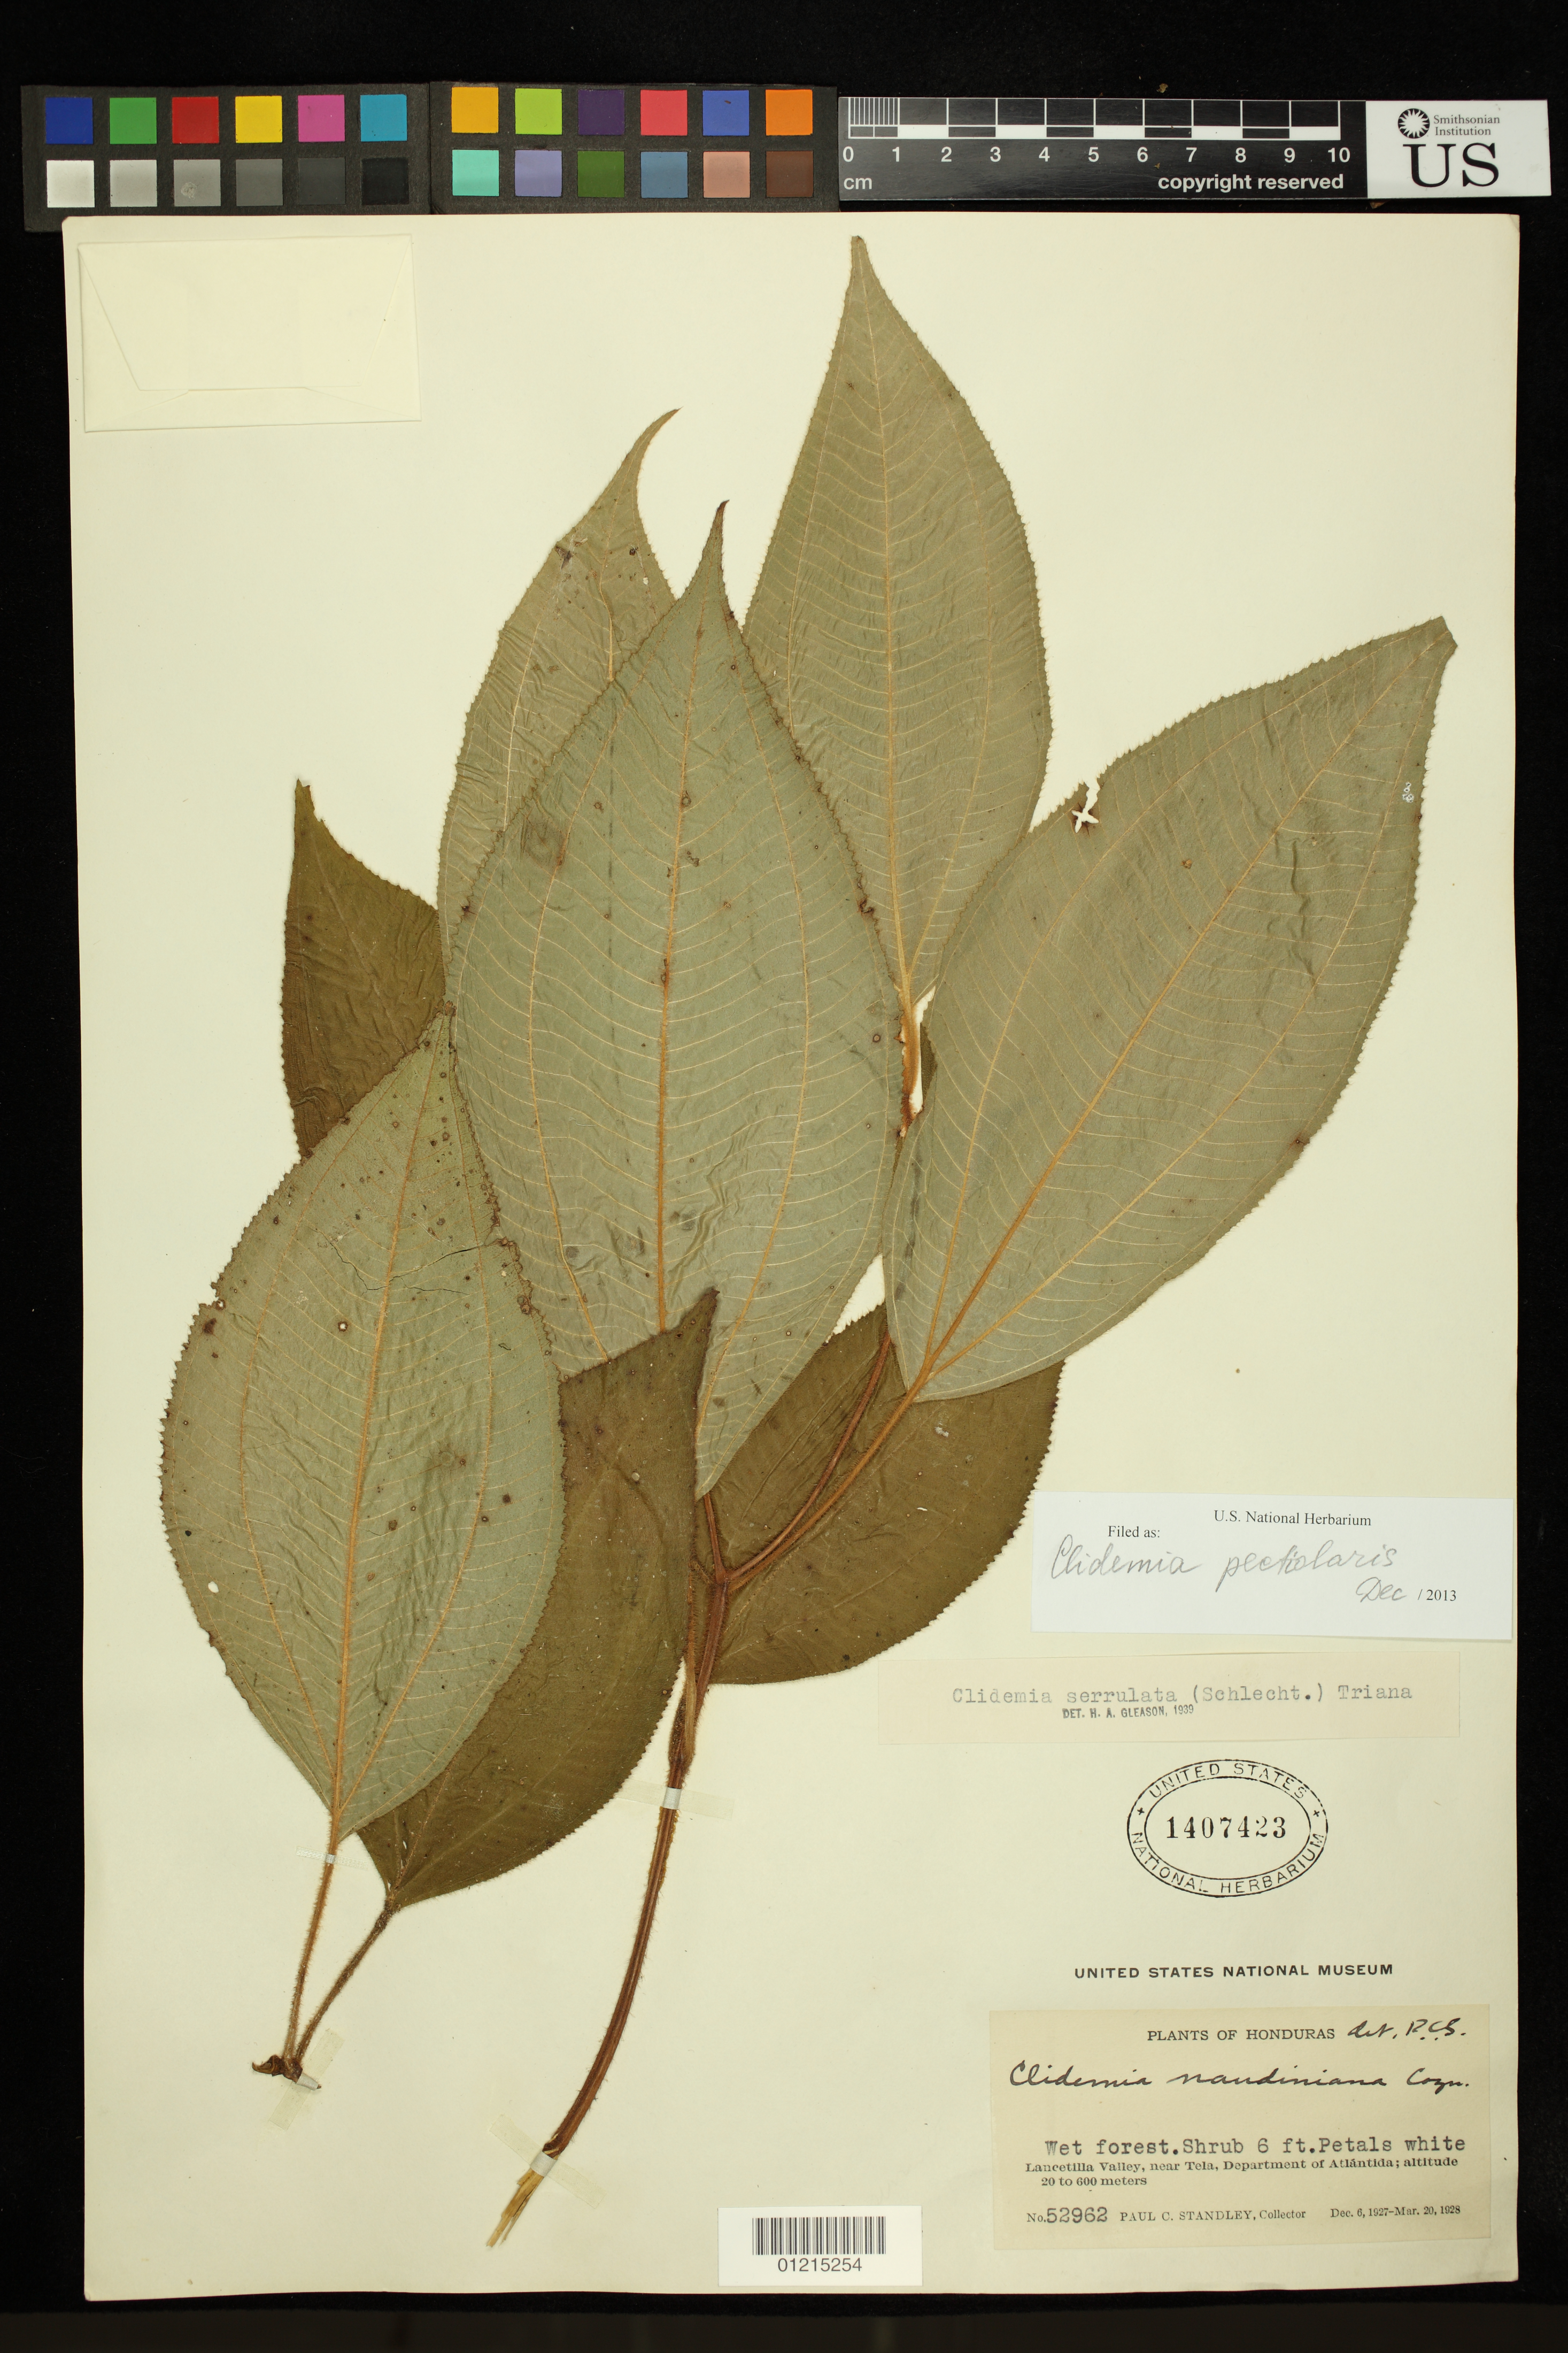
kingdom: Plantae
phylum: Tracheophyta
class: Magnoliopsida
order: Myrtales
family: Melastomataceae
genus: Clidemia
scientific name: Clidemia petiolaris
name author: (Schltdl. & Cham.) Schltdl. ex Triana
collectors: P. C. Standley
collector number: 52962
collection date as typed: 06 Dec 1927 to 20 Mar 1928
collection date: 1927-12-06/1928-03-20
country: Honduras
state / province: Atlántida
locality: Lancetilla Valley, near Tela.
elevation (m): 20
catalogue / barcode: US 1407423